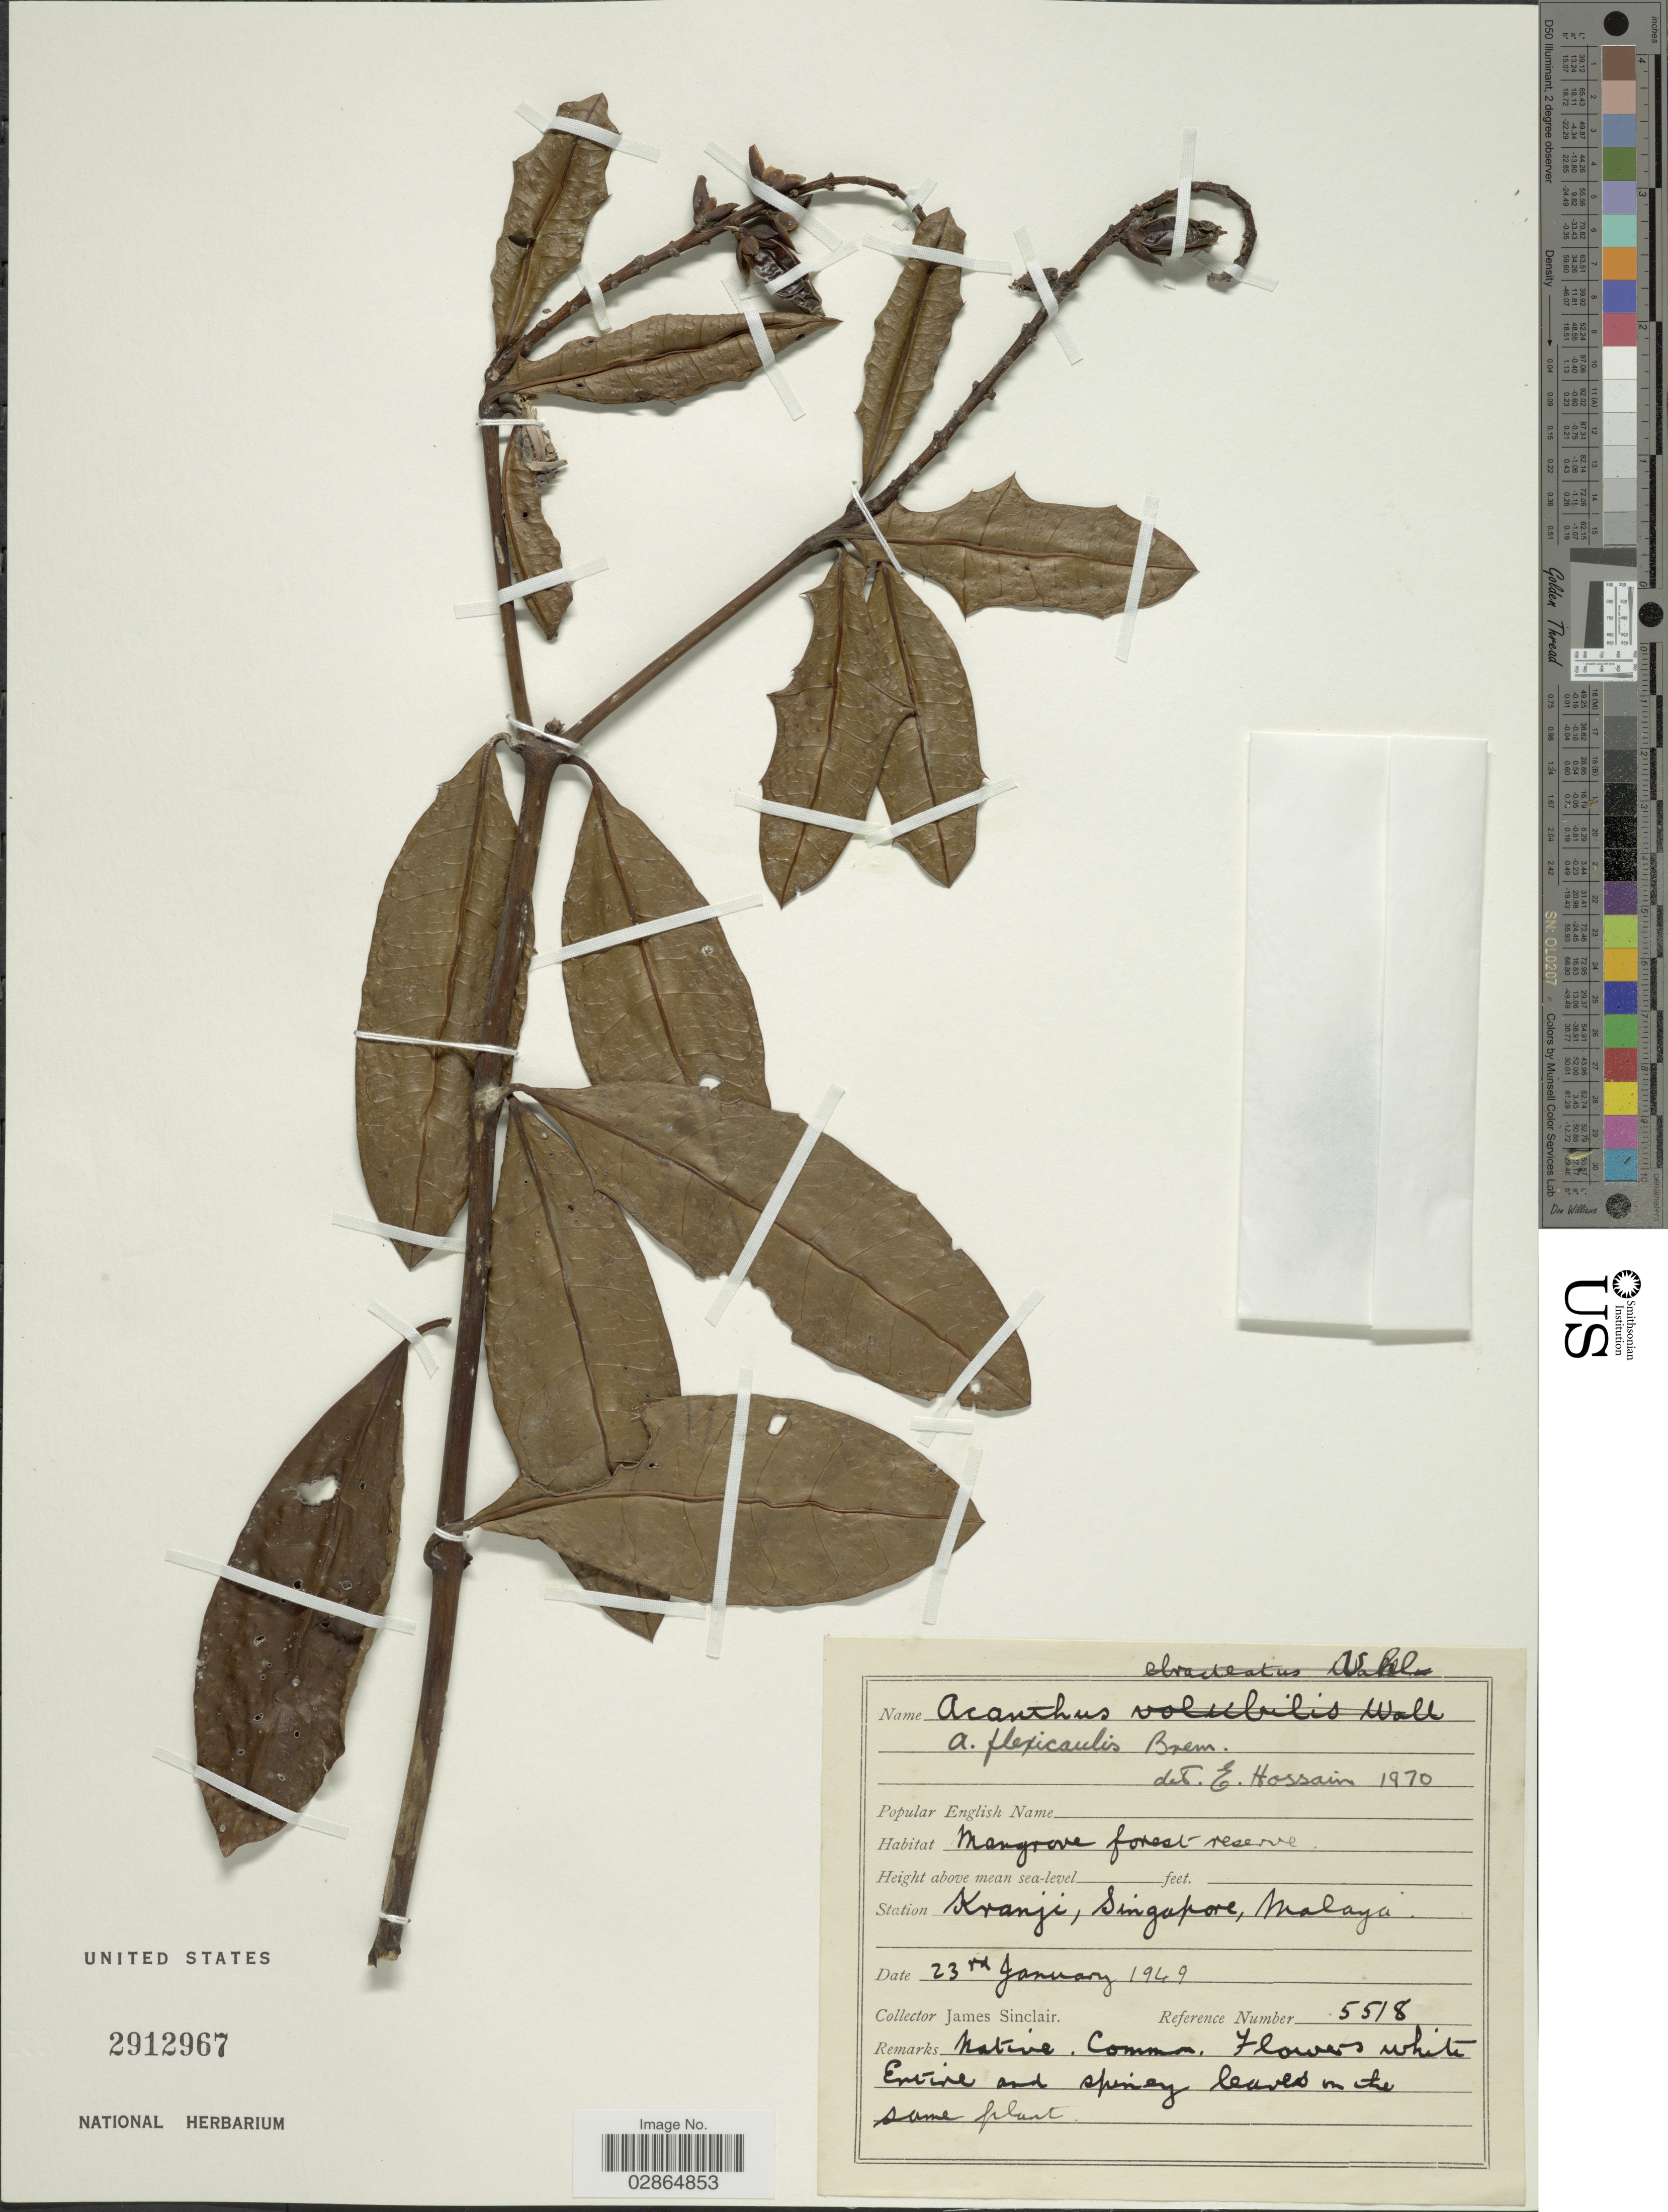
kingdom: Plantae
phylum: Tracheophyta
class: Magnoliopsida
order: Lamiales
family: Acanthaceae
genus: Acanthus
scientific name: Acanthus flexicaulis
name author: Bremek.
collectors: J. Sinclair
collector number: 5518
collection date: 1949-01-23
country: Singapore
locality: Station Kranji, Singapore, Malaya.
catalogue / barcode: US 2912967